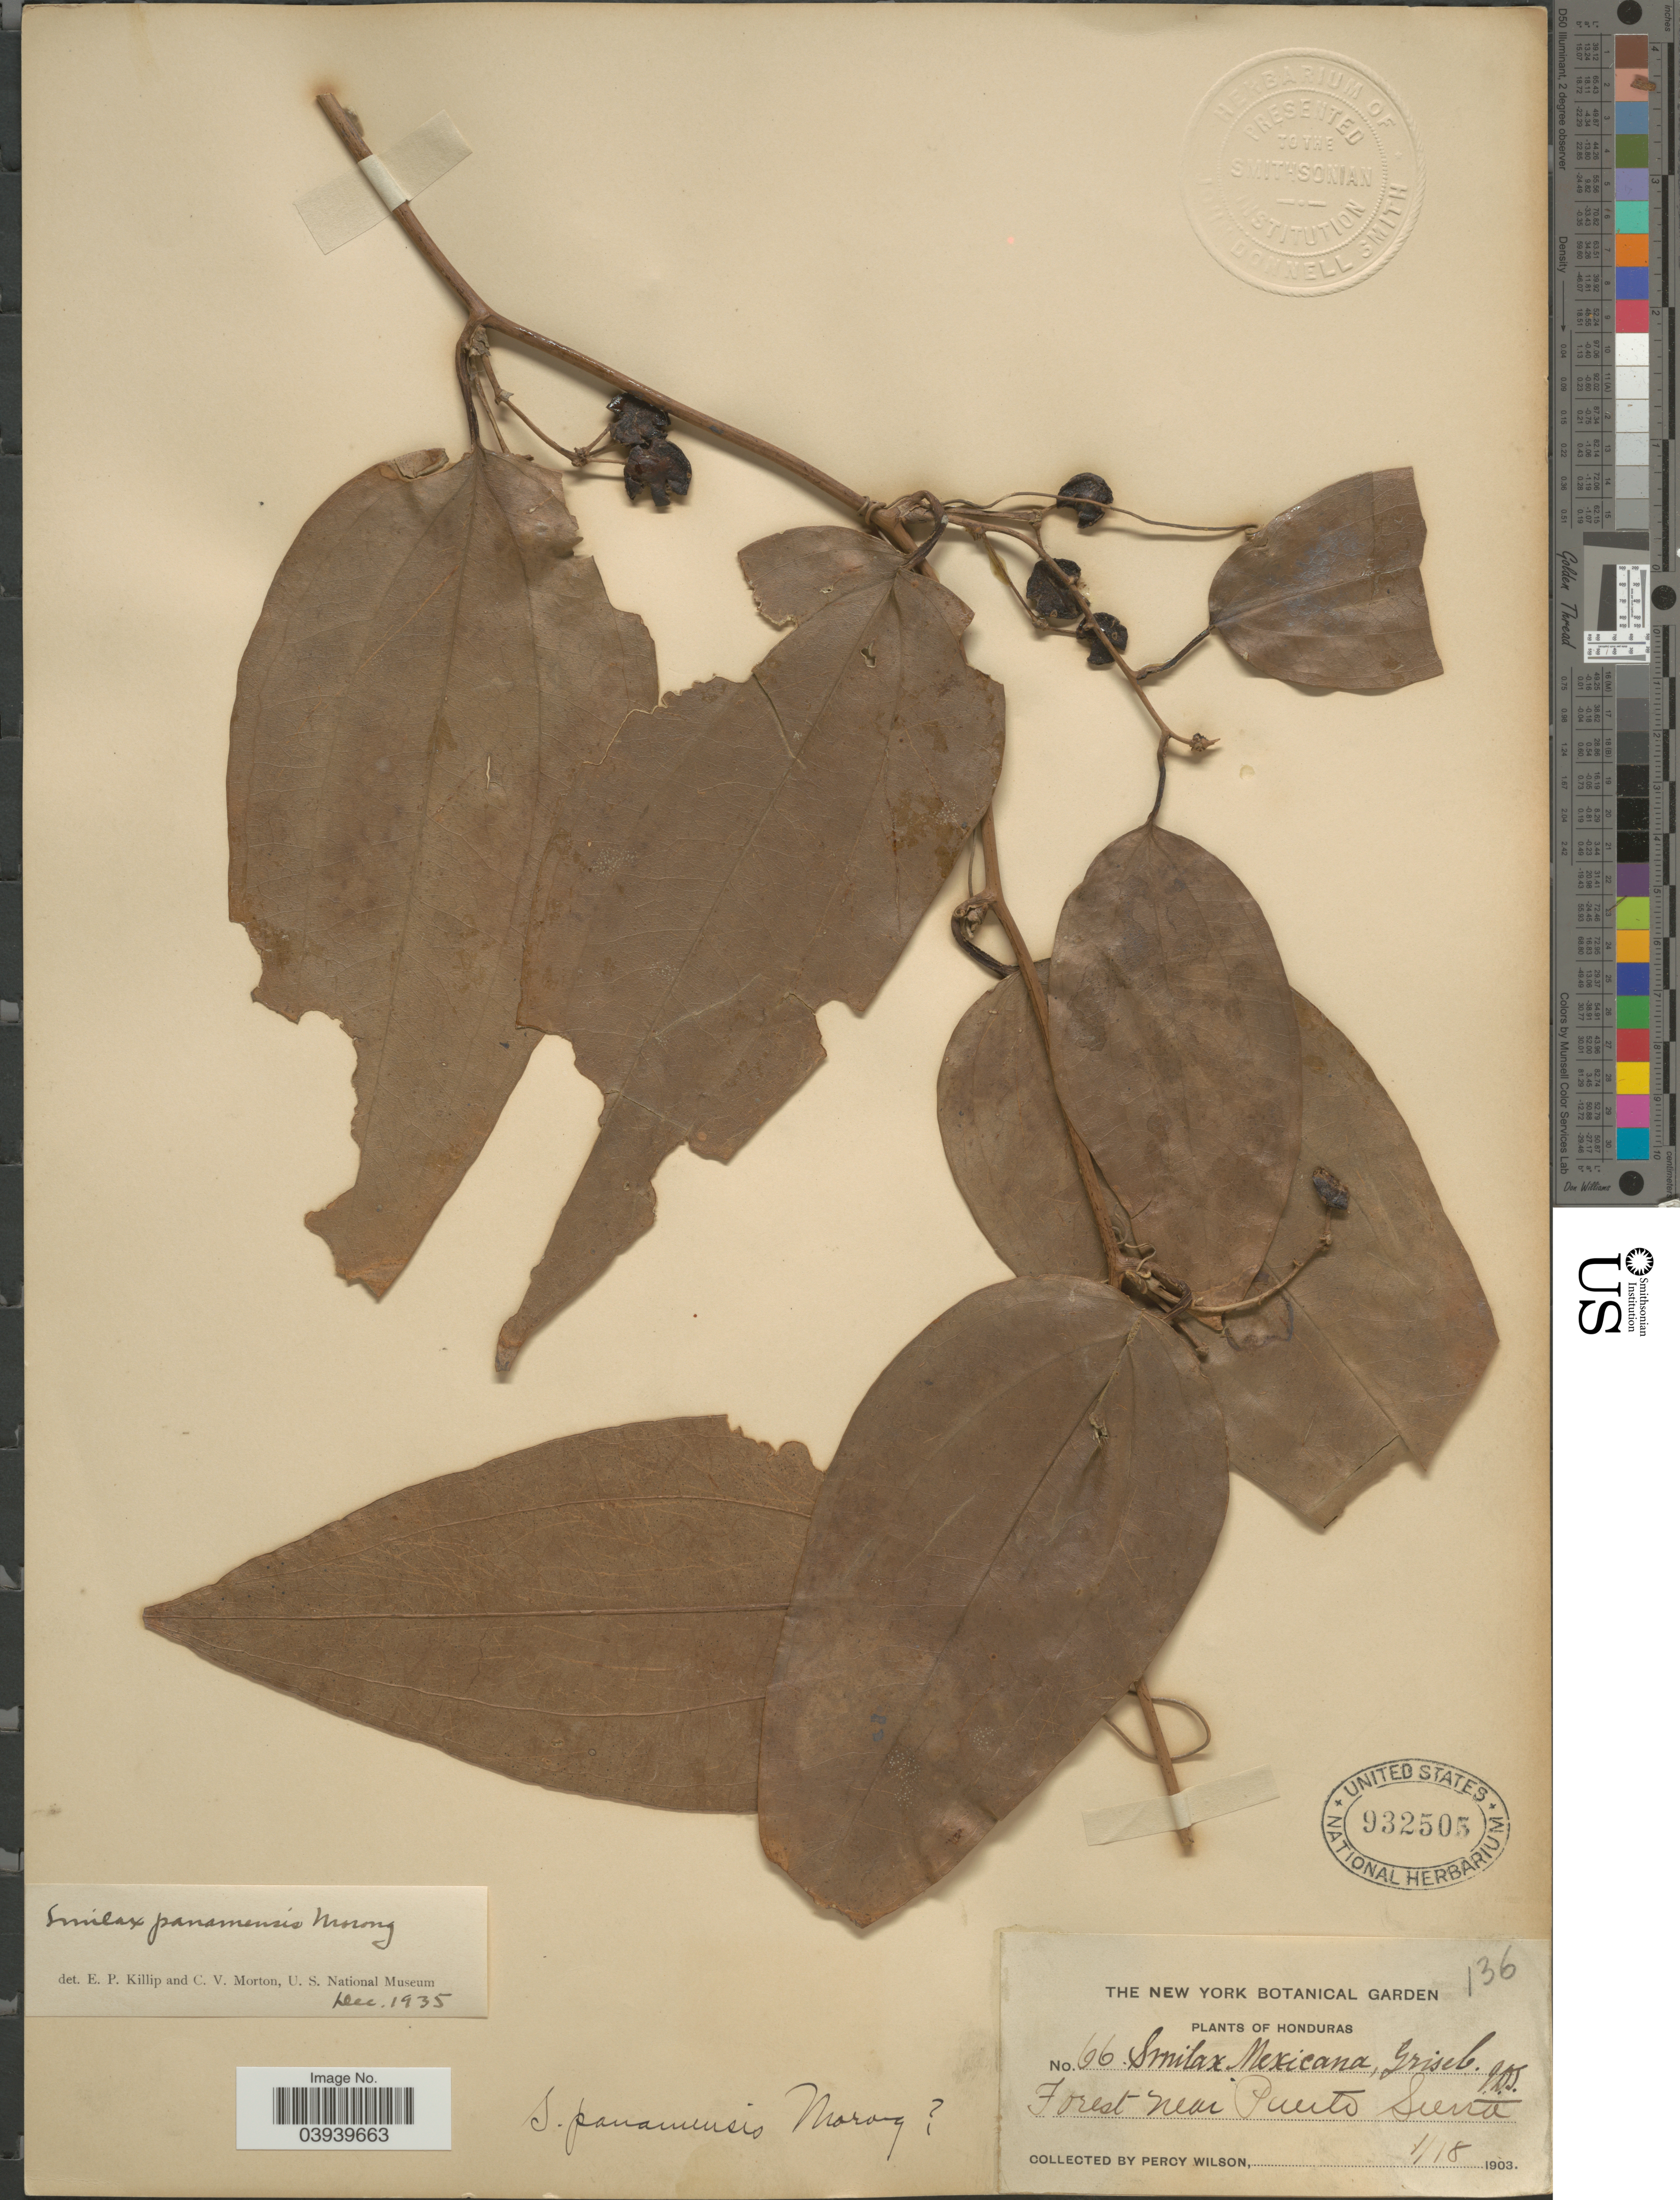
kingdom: Plantae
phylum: Tracheophyta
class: Liliopsida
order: Liliales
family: Smilacaceae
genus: Smilax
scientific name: Smilax panamensis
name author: Morong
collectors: P. Wilson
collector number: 66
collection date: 1903-01-18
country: Honduras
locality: Forest near Puerto Sierra.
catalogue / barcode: US 932505